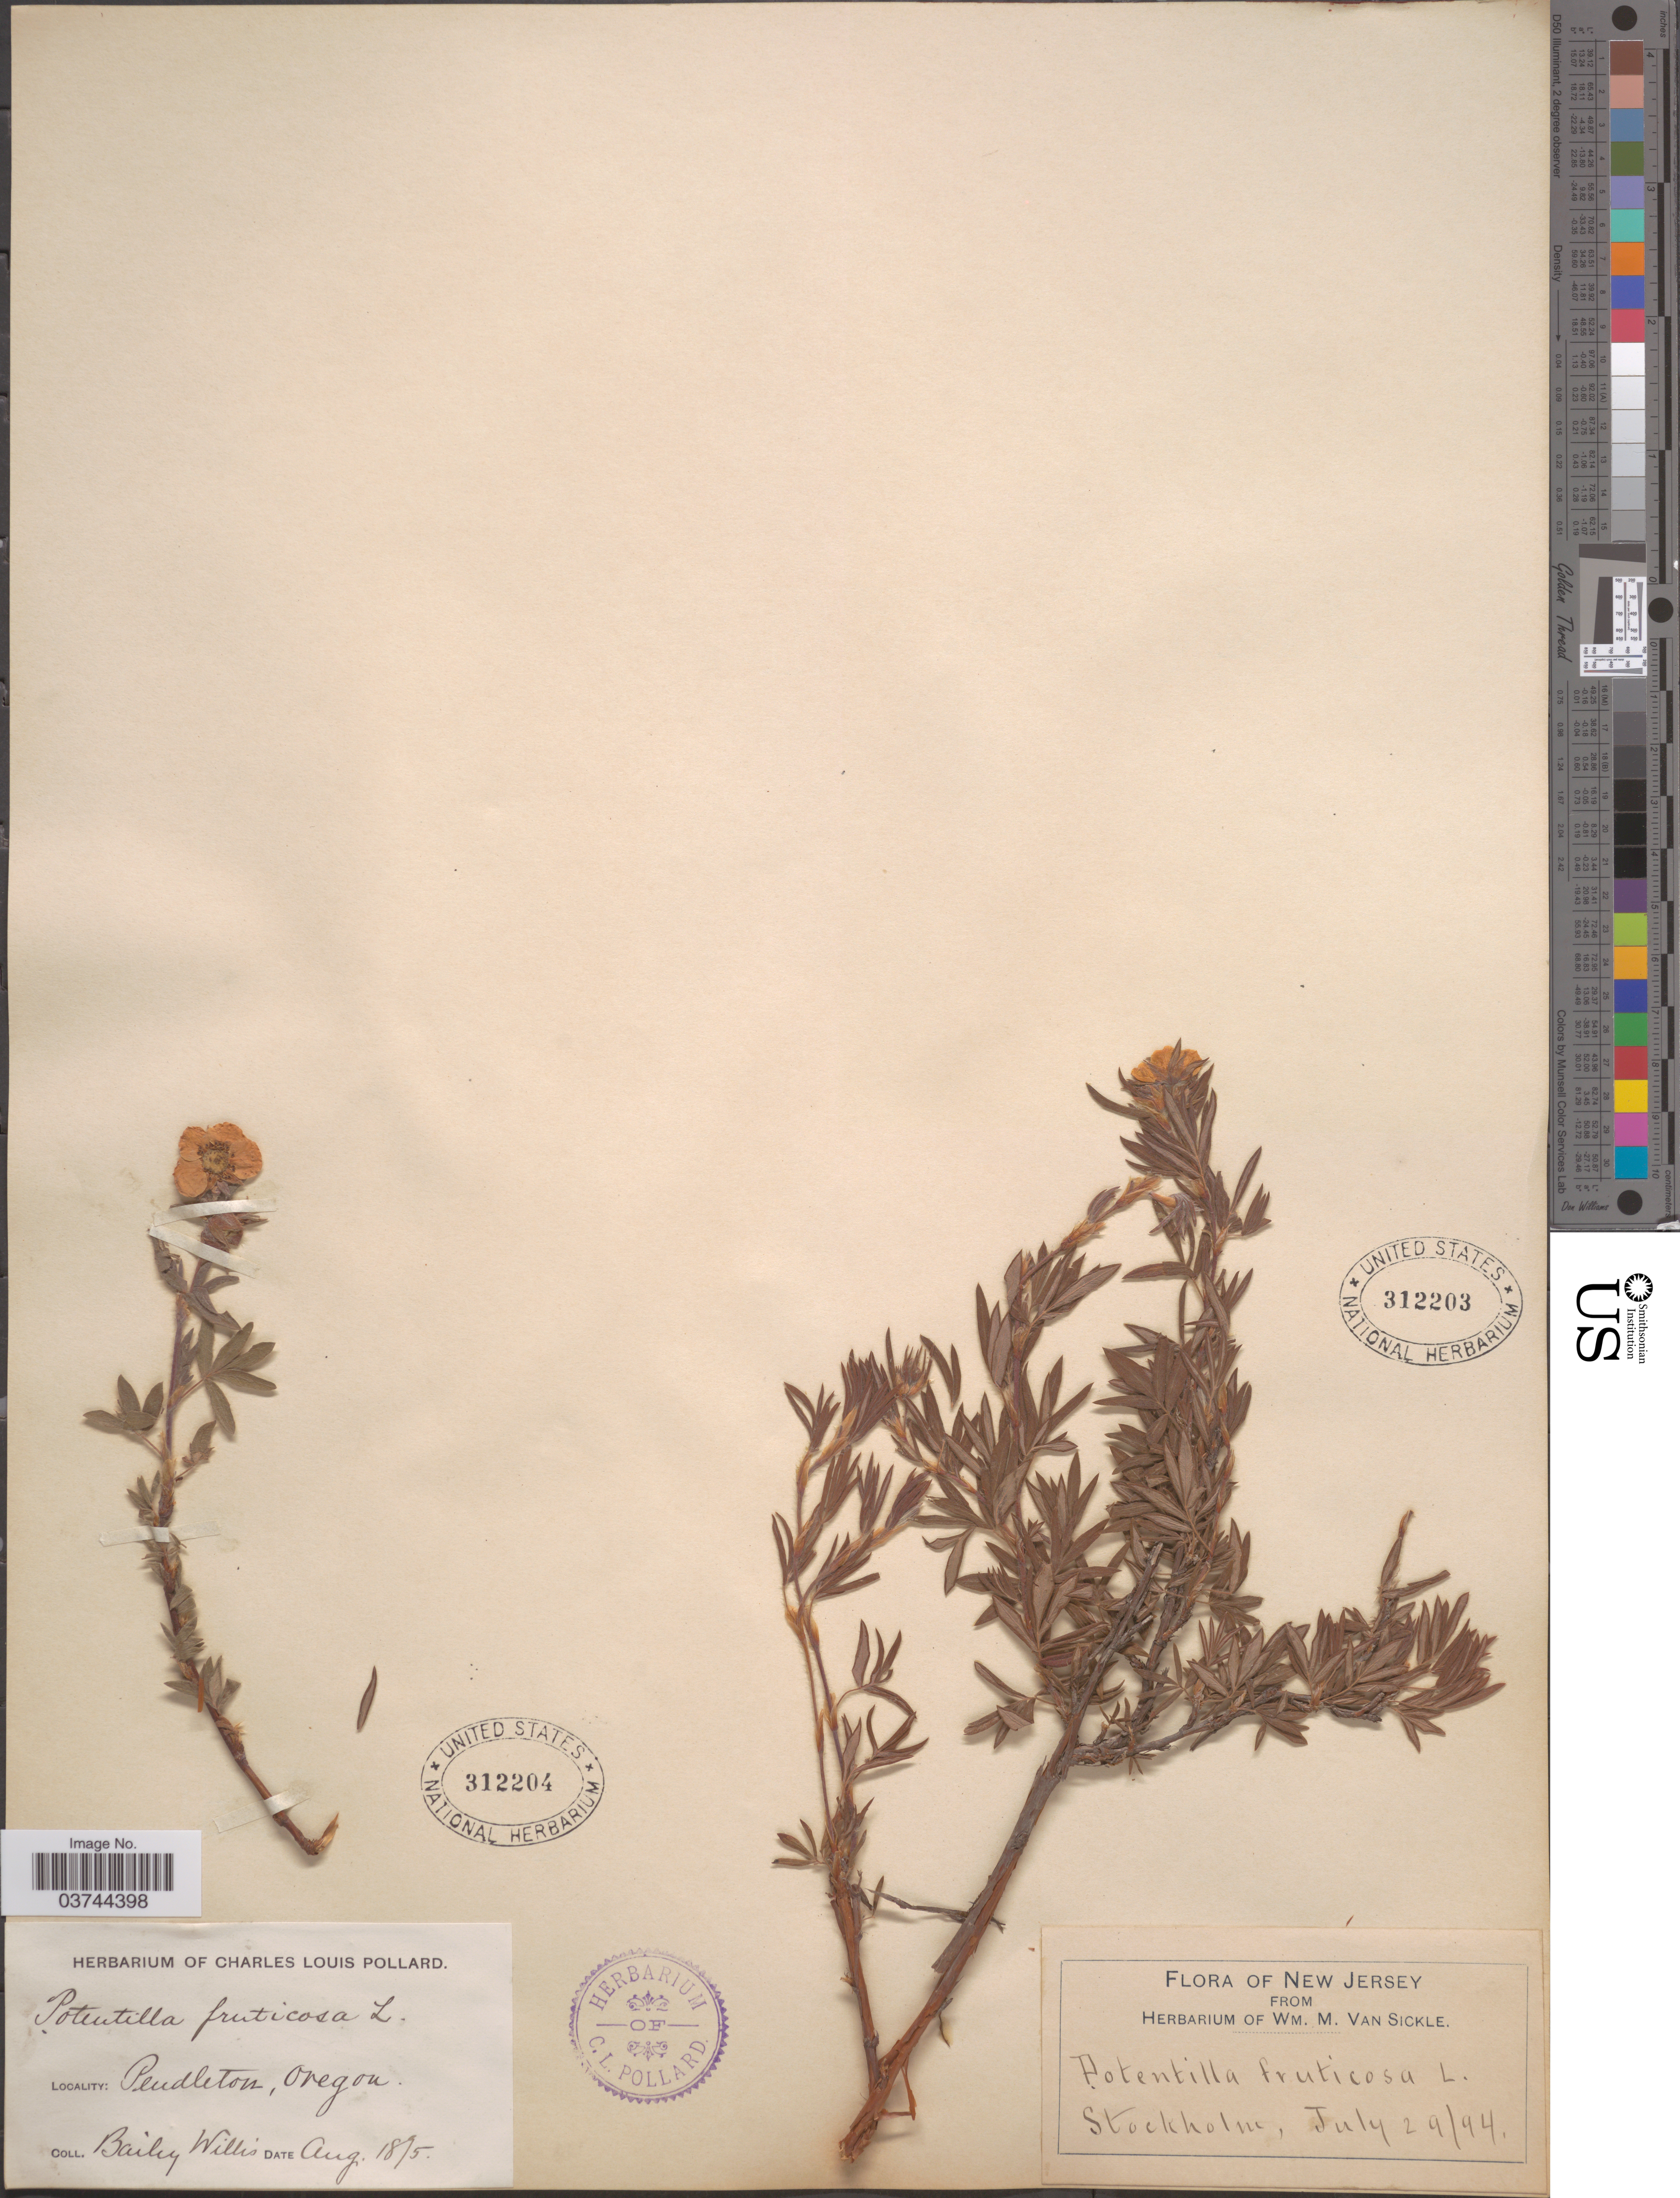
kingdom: Plantae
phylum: Tracheophyta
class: Magnoliopsida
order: Rosales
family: Rosaceae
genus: Dasiphora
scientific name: Dasiphora fruticosa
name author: (L.) Rydb.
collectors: ex herb. Wm. M. Van Sickle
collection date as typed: Transcribed d/m/y: 29/7/94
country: United States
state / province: New Jersey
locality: Stockholm.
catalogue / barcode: US 312203